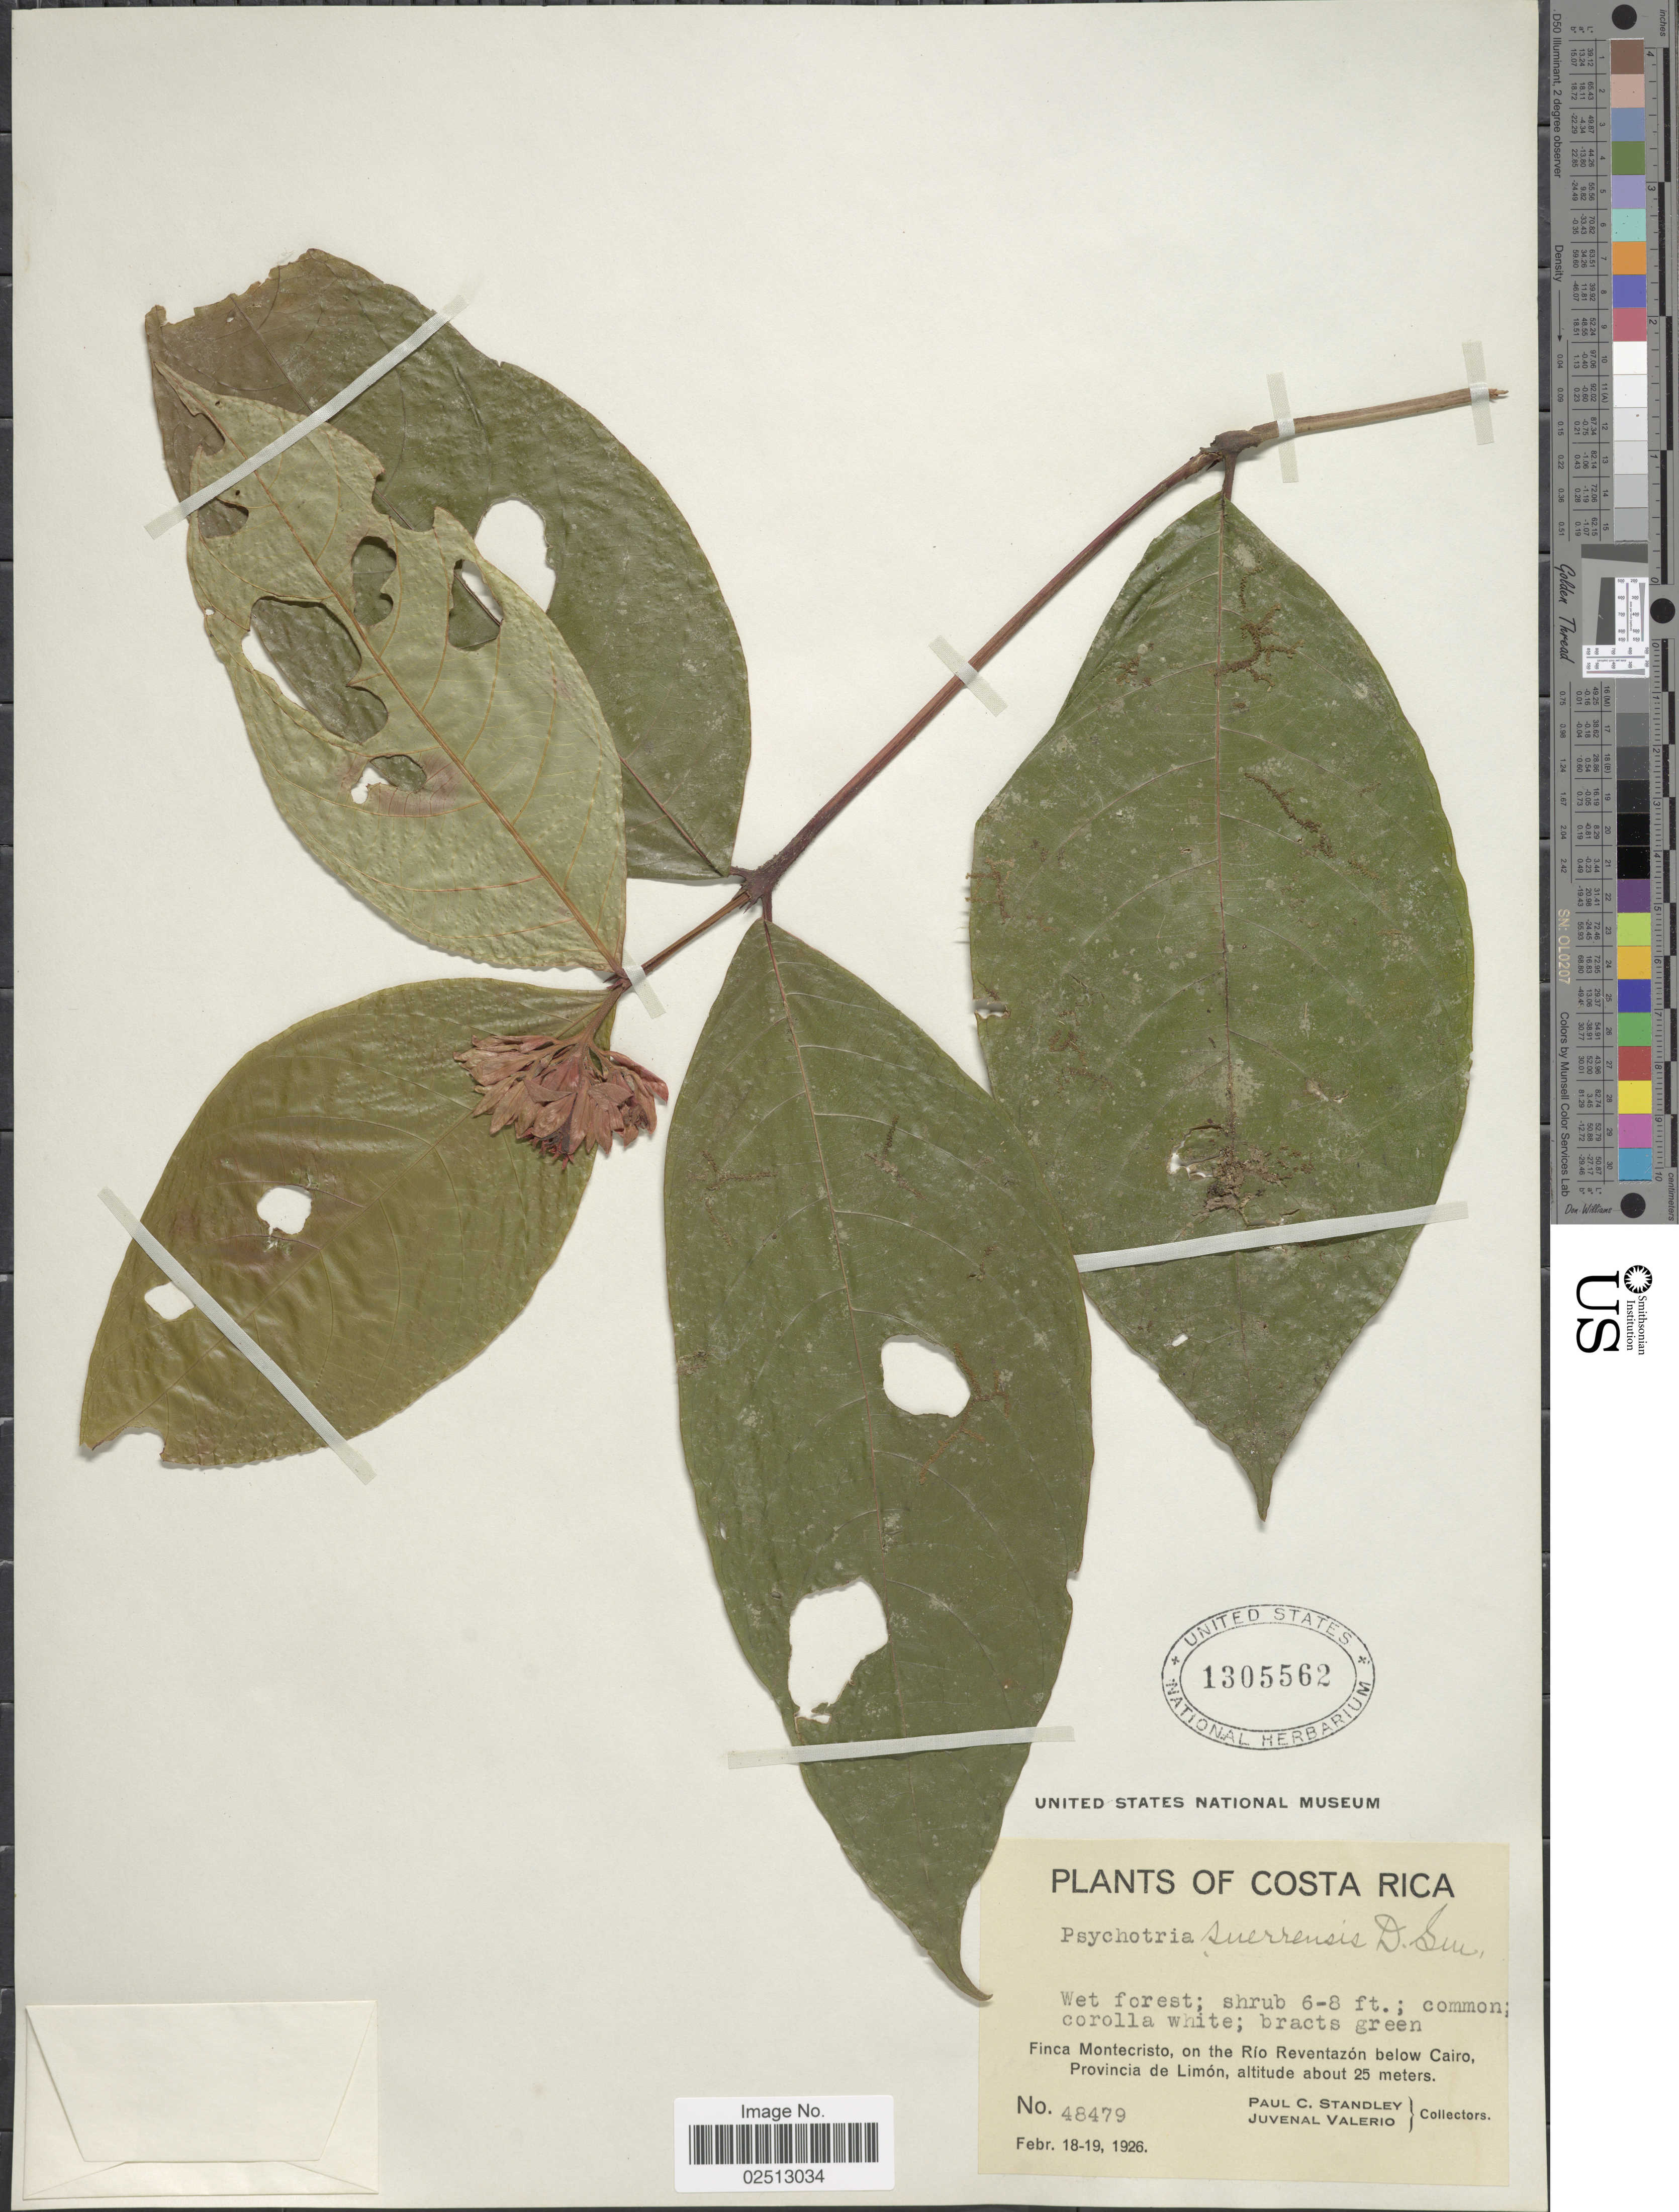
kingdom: Plantae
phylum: Tracheophyta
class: Magnoliopsida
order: Gentianales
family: Rubiaceae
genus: Psychotria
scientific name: Psychotria suerrensis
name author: Donn. Sm.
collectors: P. C. Standley & J. Valerio R.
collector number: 48479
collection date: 1926-02-18/1926-02-19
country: Costa Rica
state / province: Limón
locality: Finca Montecristo, on the Rio Reventazon below Cairo, Provincia de Limon.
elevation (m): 25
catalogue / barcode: US 1305562